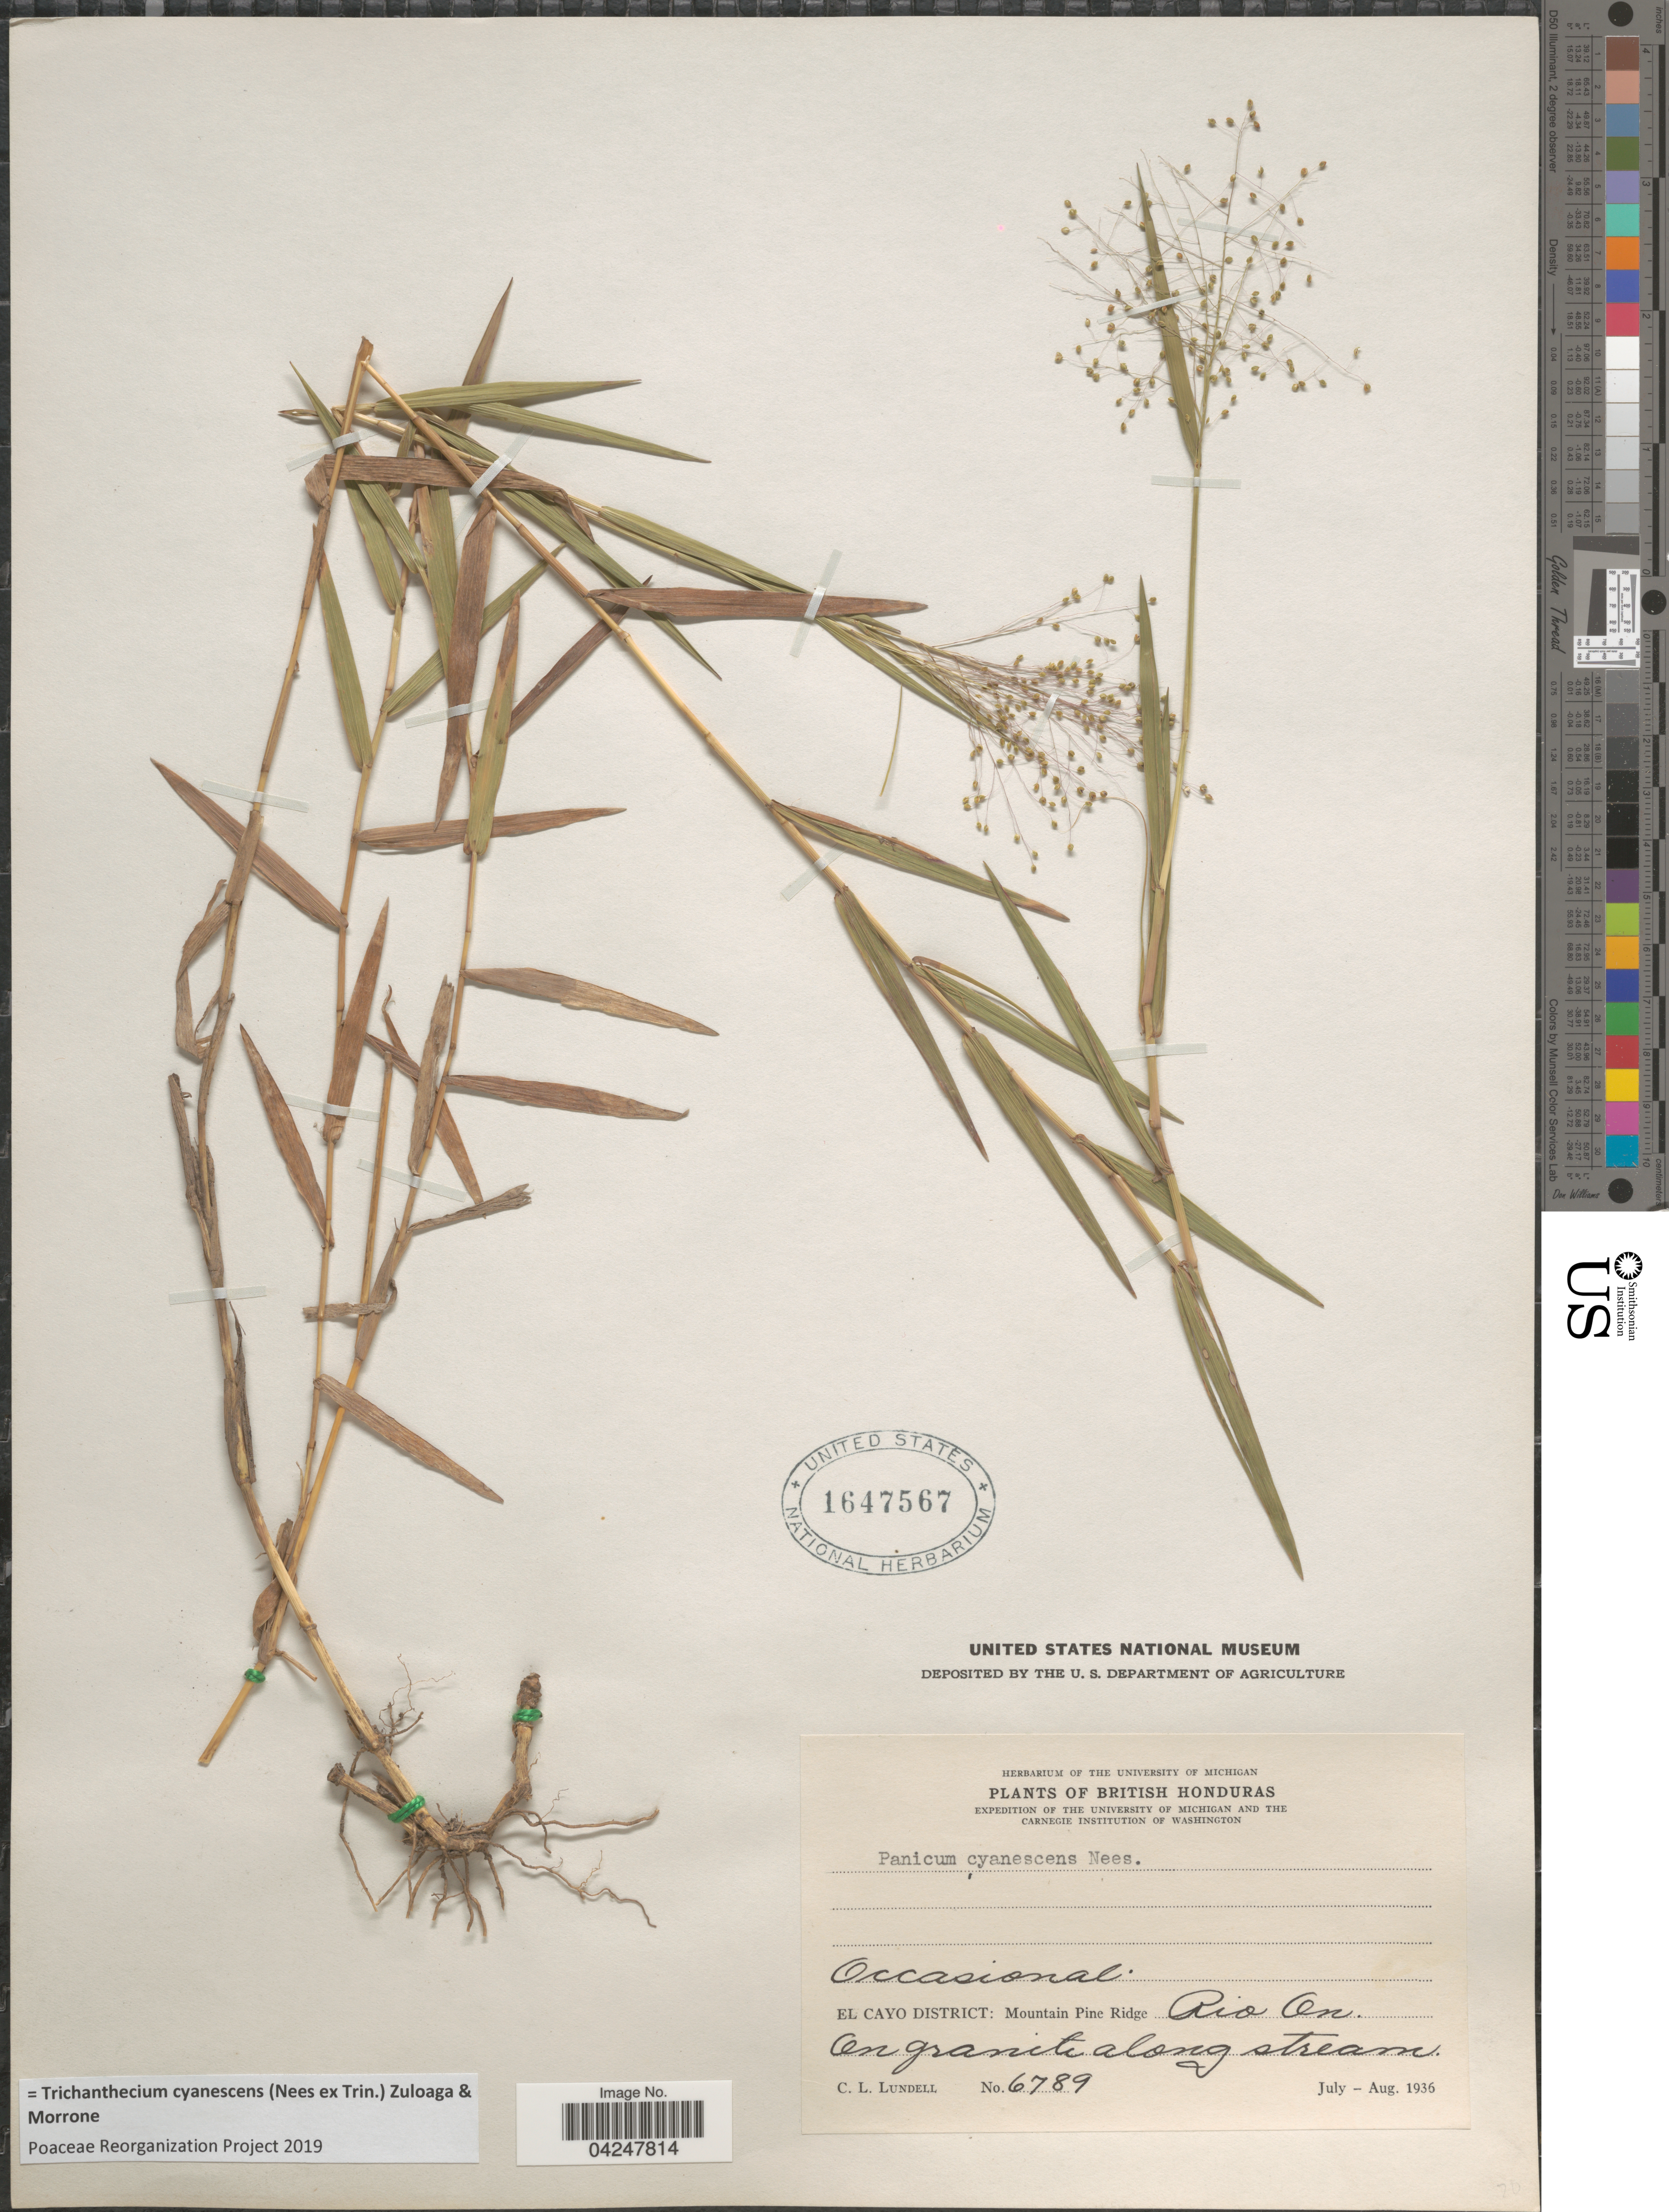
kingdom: Plantae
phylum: Tracheophyta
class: Liliopsida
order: Poales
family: Poaceae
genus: Trichanthecium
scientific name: Trichanthecium cyanescens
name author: (Nees ex Trin.) Zuloaga & Morrone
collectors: C. L. Lundell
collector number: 6789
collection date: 1936-07/1936-08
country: Belize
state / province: Cayo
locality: British Honduras. Expedition Of The University Of Michigan And The Carnegie Institution Of Washington. El Cayo District: Mountain Pine Ridge. Rio On.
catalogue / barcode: US 1647567